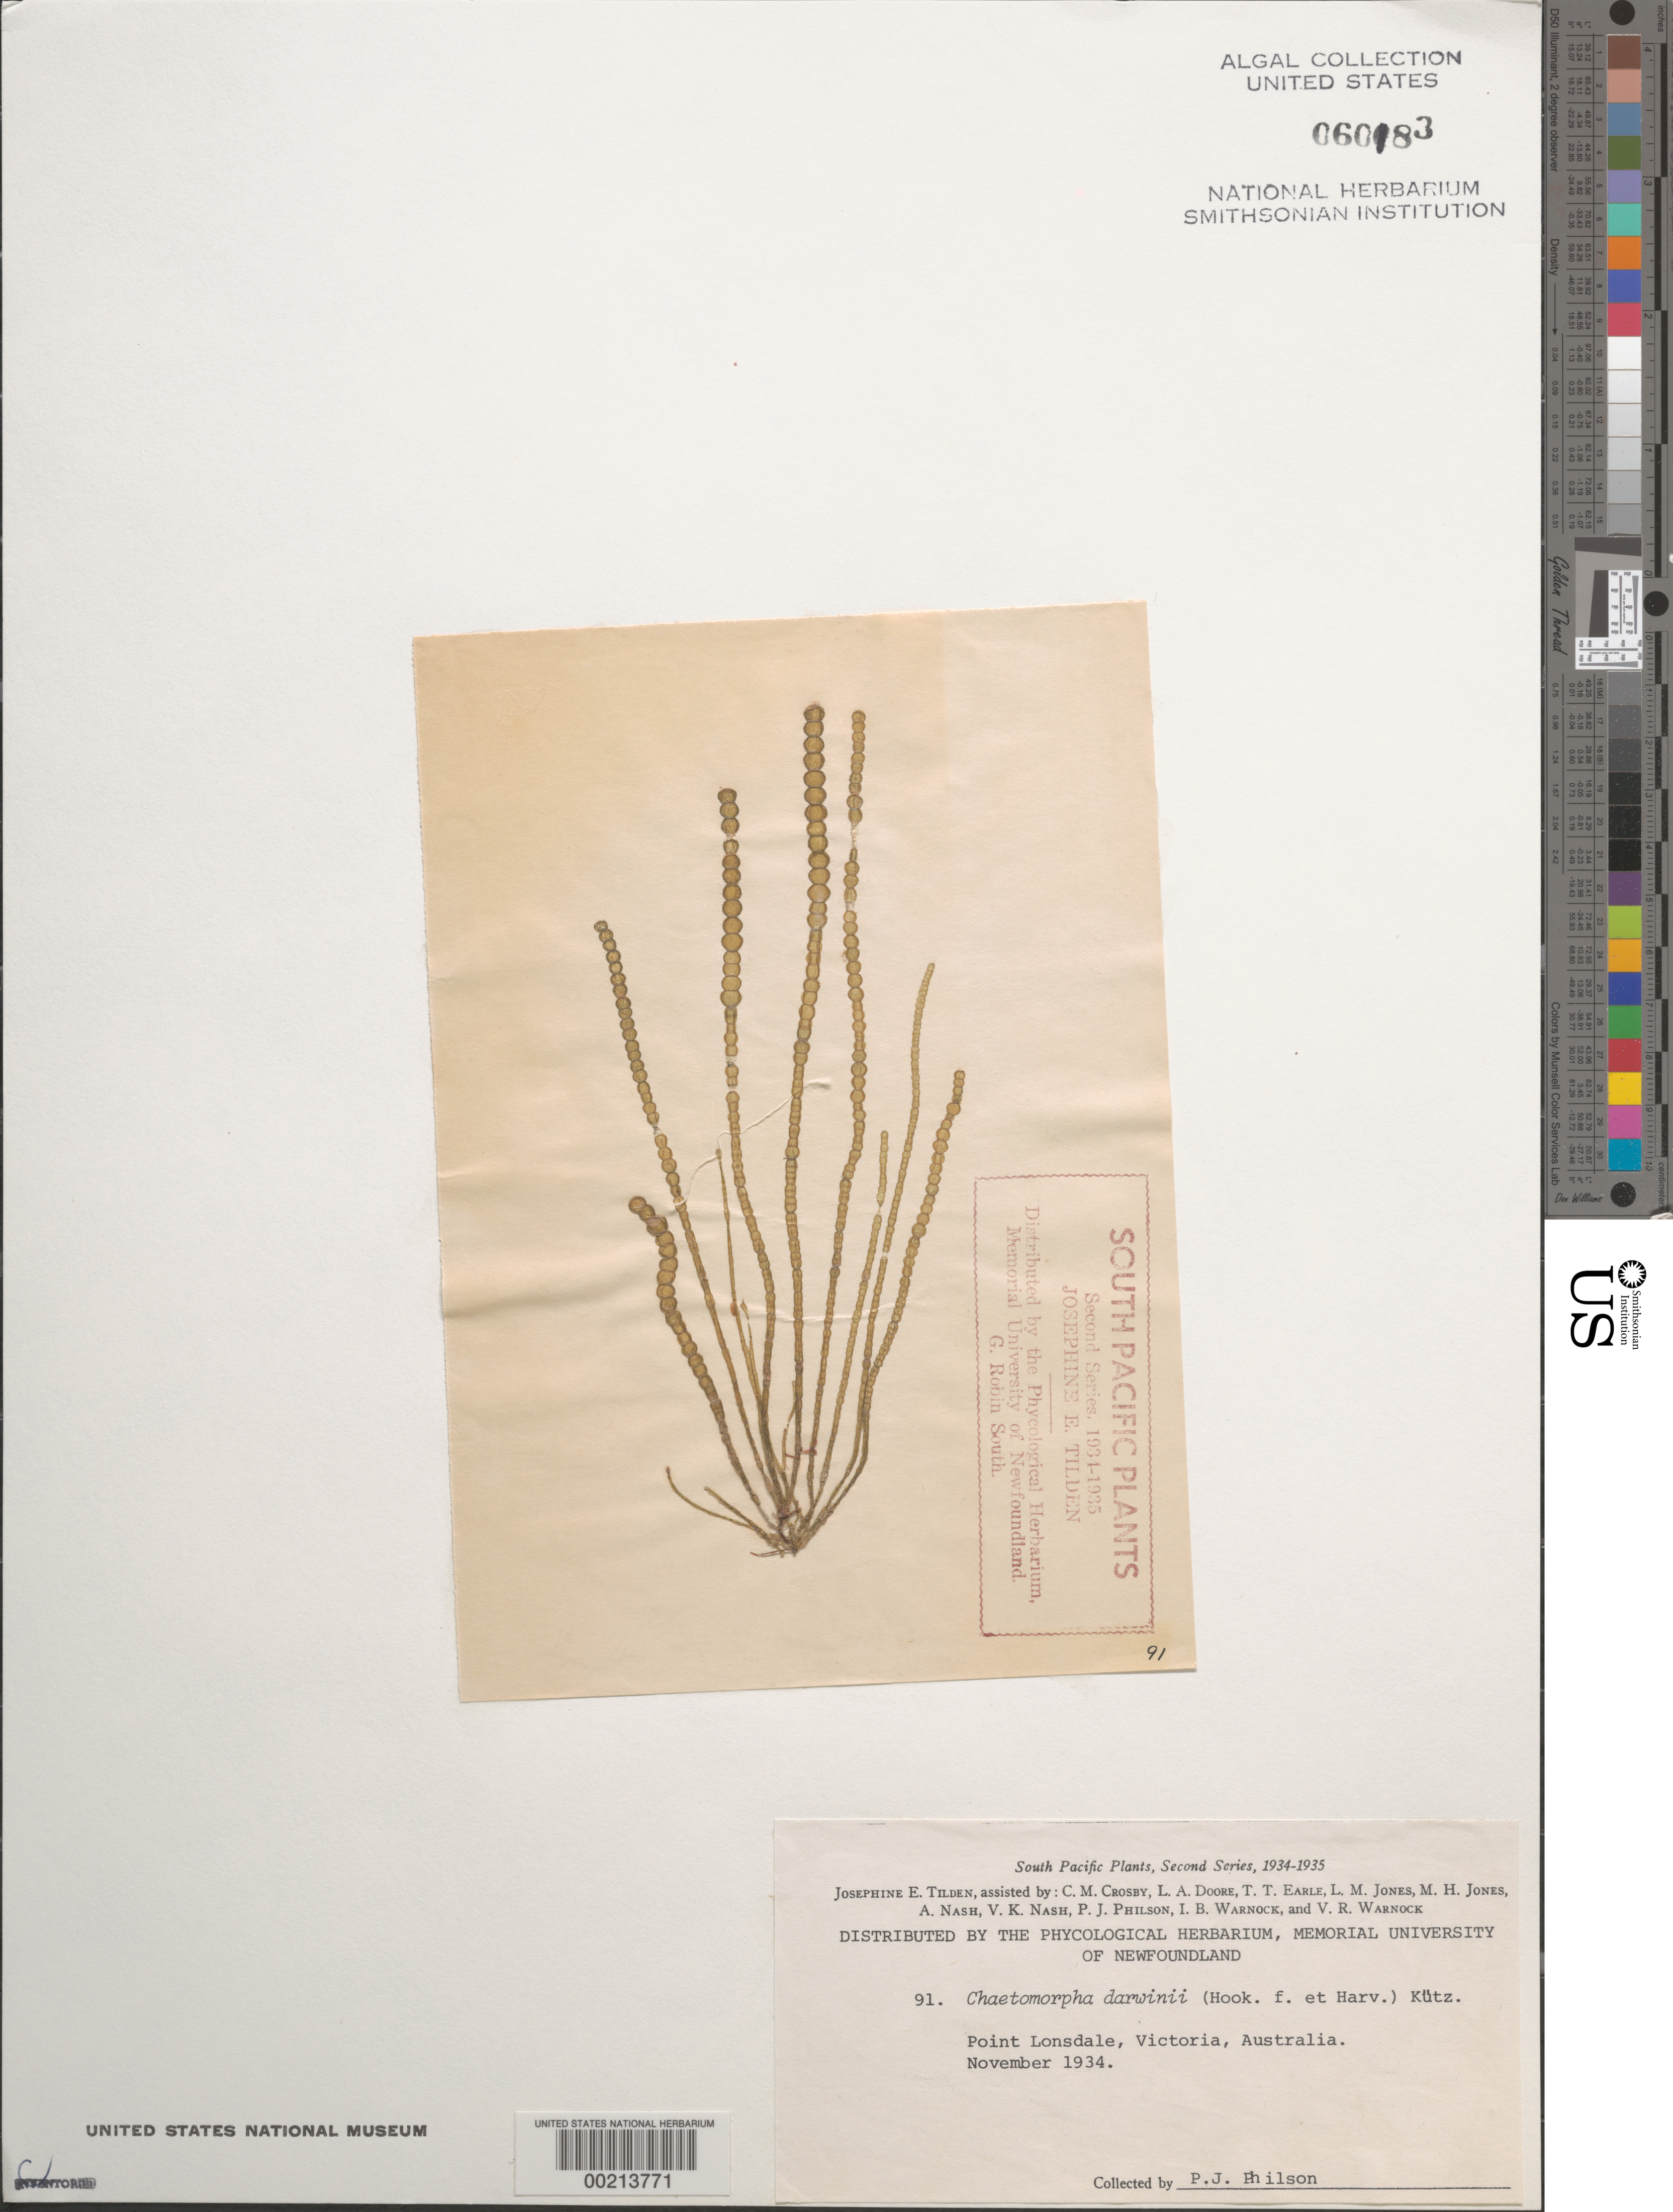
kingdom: Plantae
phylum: Chlorophyta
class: Ulvophyceae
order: Cladophorales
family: Cladophoraceae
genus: Chaetomorpha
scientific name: Chaetomorpha coliformis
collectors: P. Philson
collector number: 91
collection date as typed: Nov 1934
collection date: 1934-11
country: Australia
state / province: Victoria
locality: Point lonsdale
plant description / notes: Tilden, South Pacific Plants, Second Series, 1934-1935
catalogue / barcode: US 60183